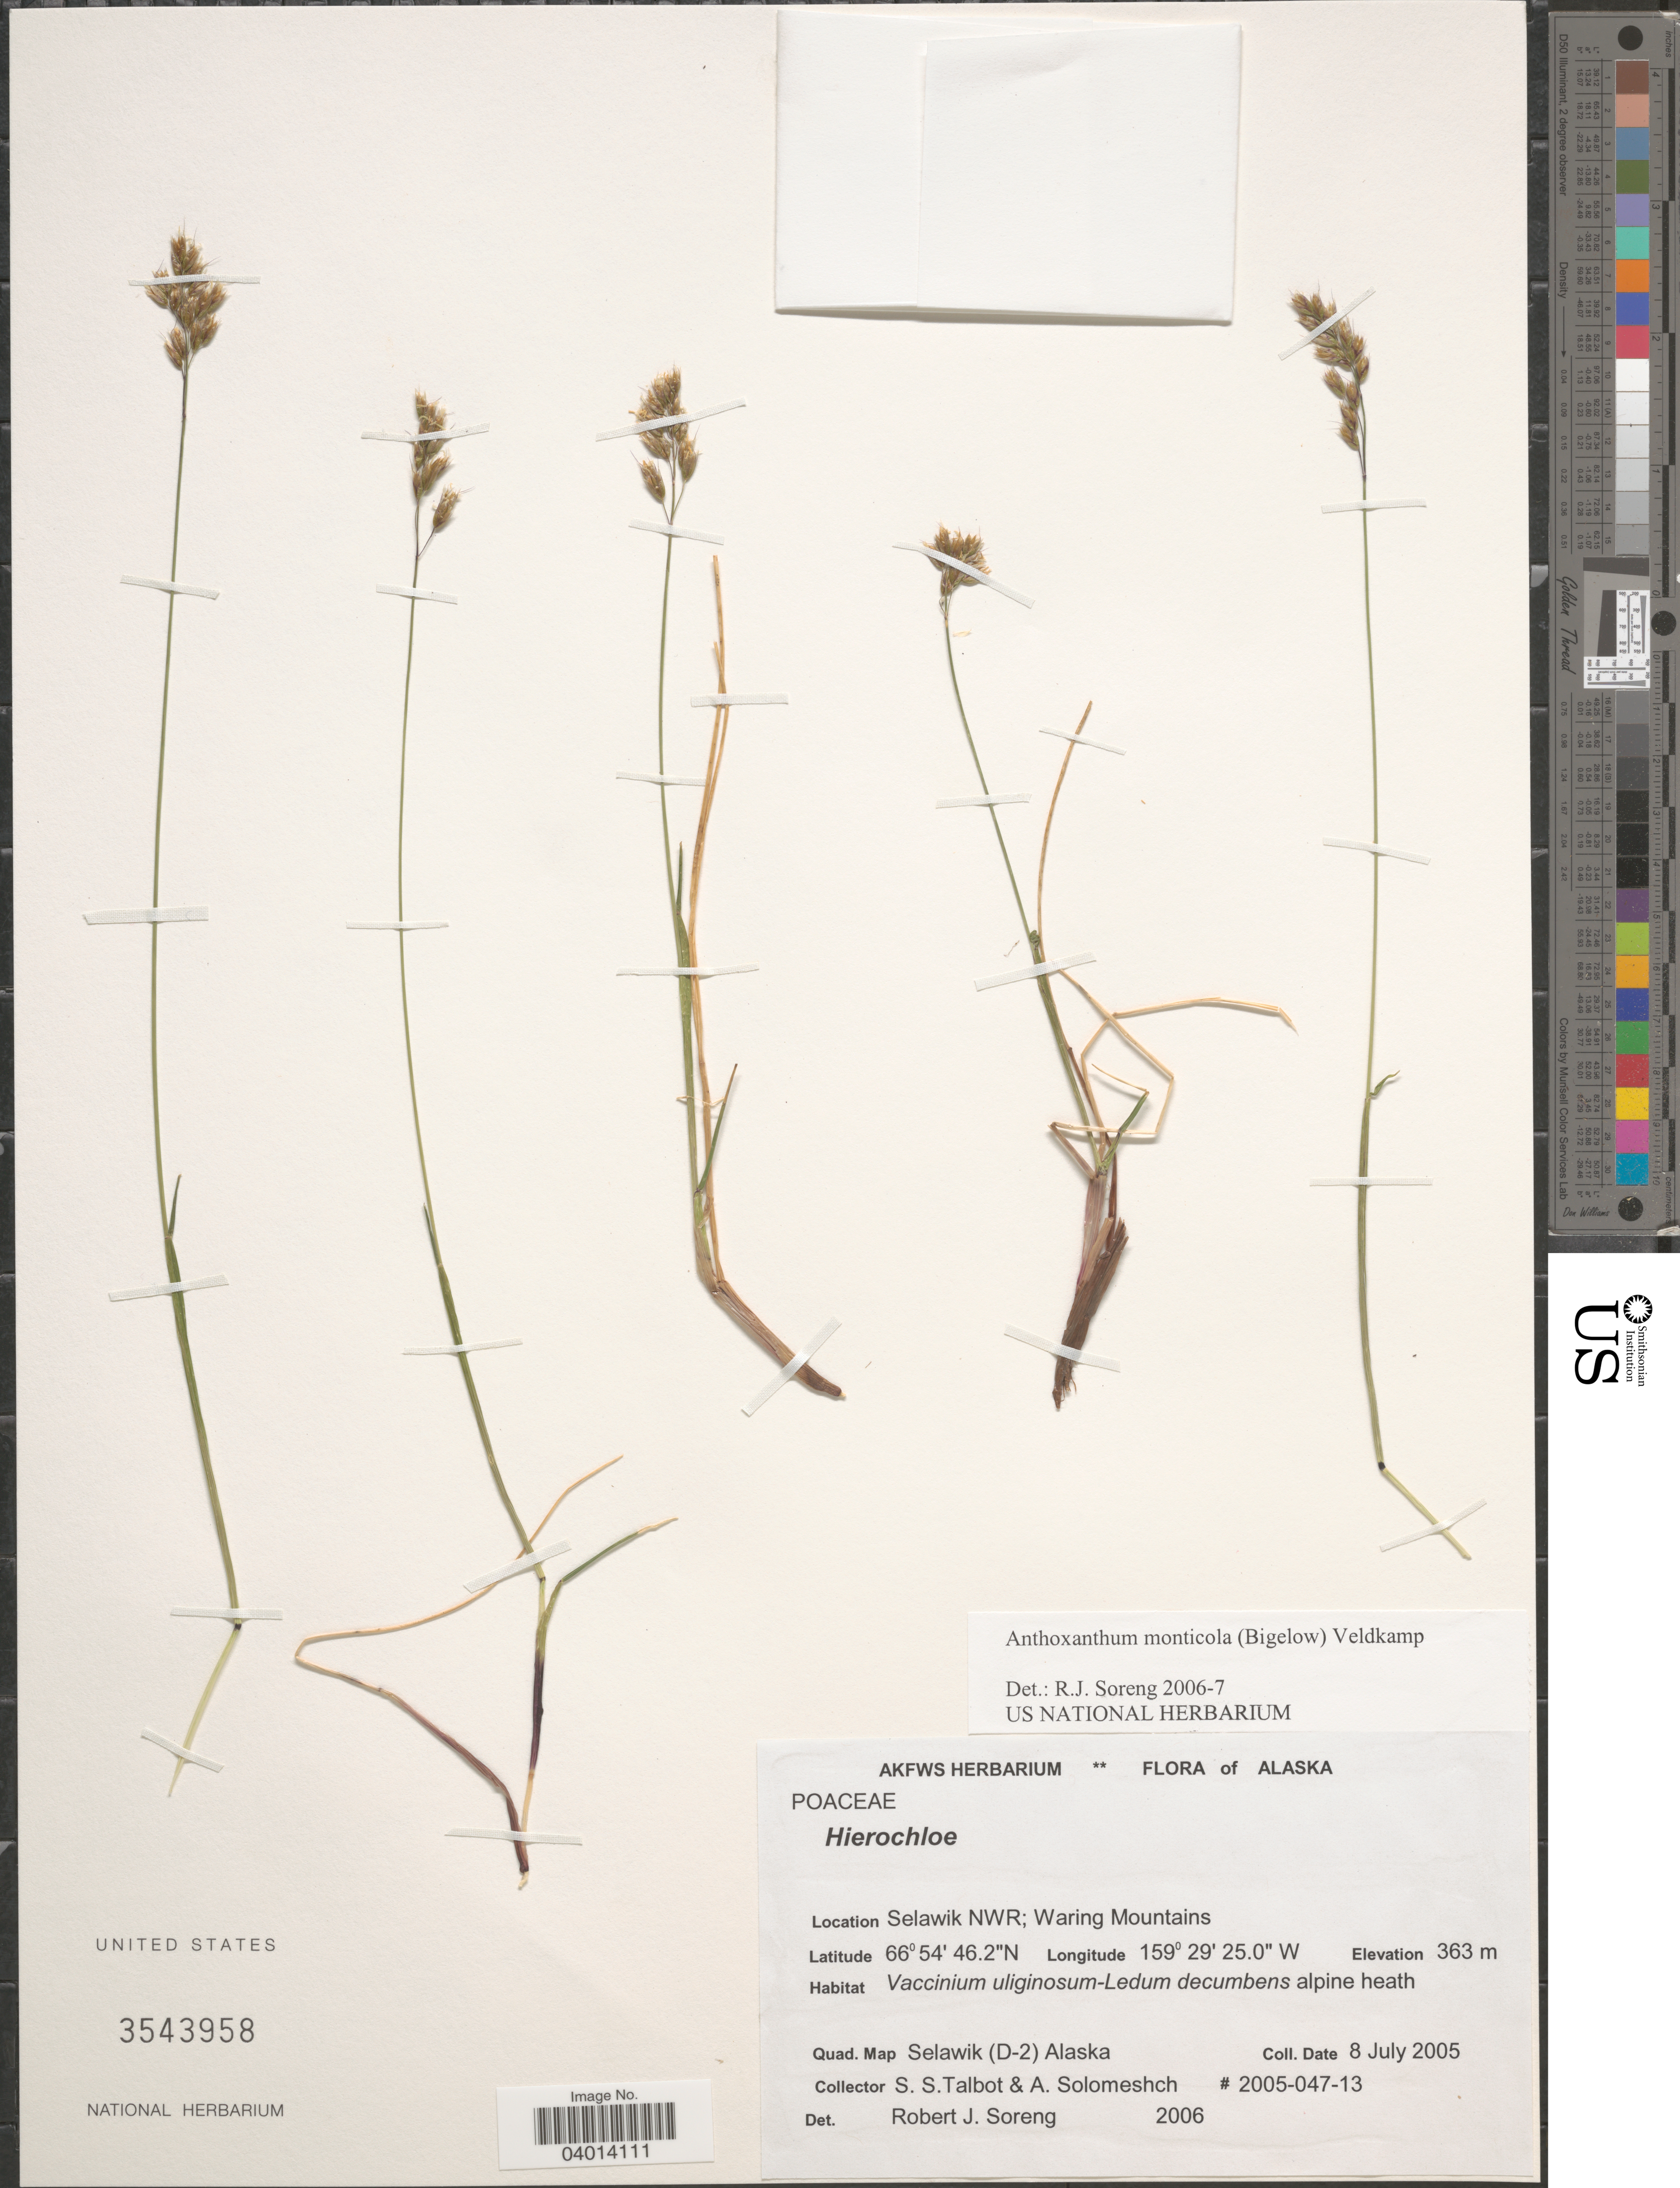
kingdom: Plantae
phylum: Tracheophyta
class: Liliopsida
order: Poales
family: Poaceae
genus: Anthoxanthum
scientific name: Anthoxanthum monticola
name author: (Bigelow) Veldkamp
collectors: S. S. Talbot & A. Solomeshch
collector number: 2005-047-13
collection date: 2005-07-08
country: United States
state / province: Alaska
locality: Selawik NWR; Waring Mountains. Quad. Map Selawik (D-2) Alaska.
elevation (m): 363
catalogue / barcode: US 3543958